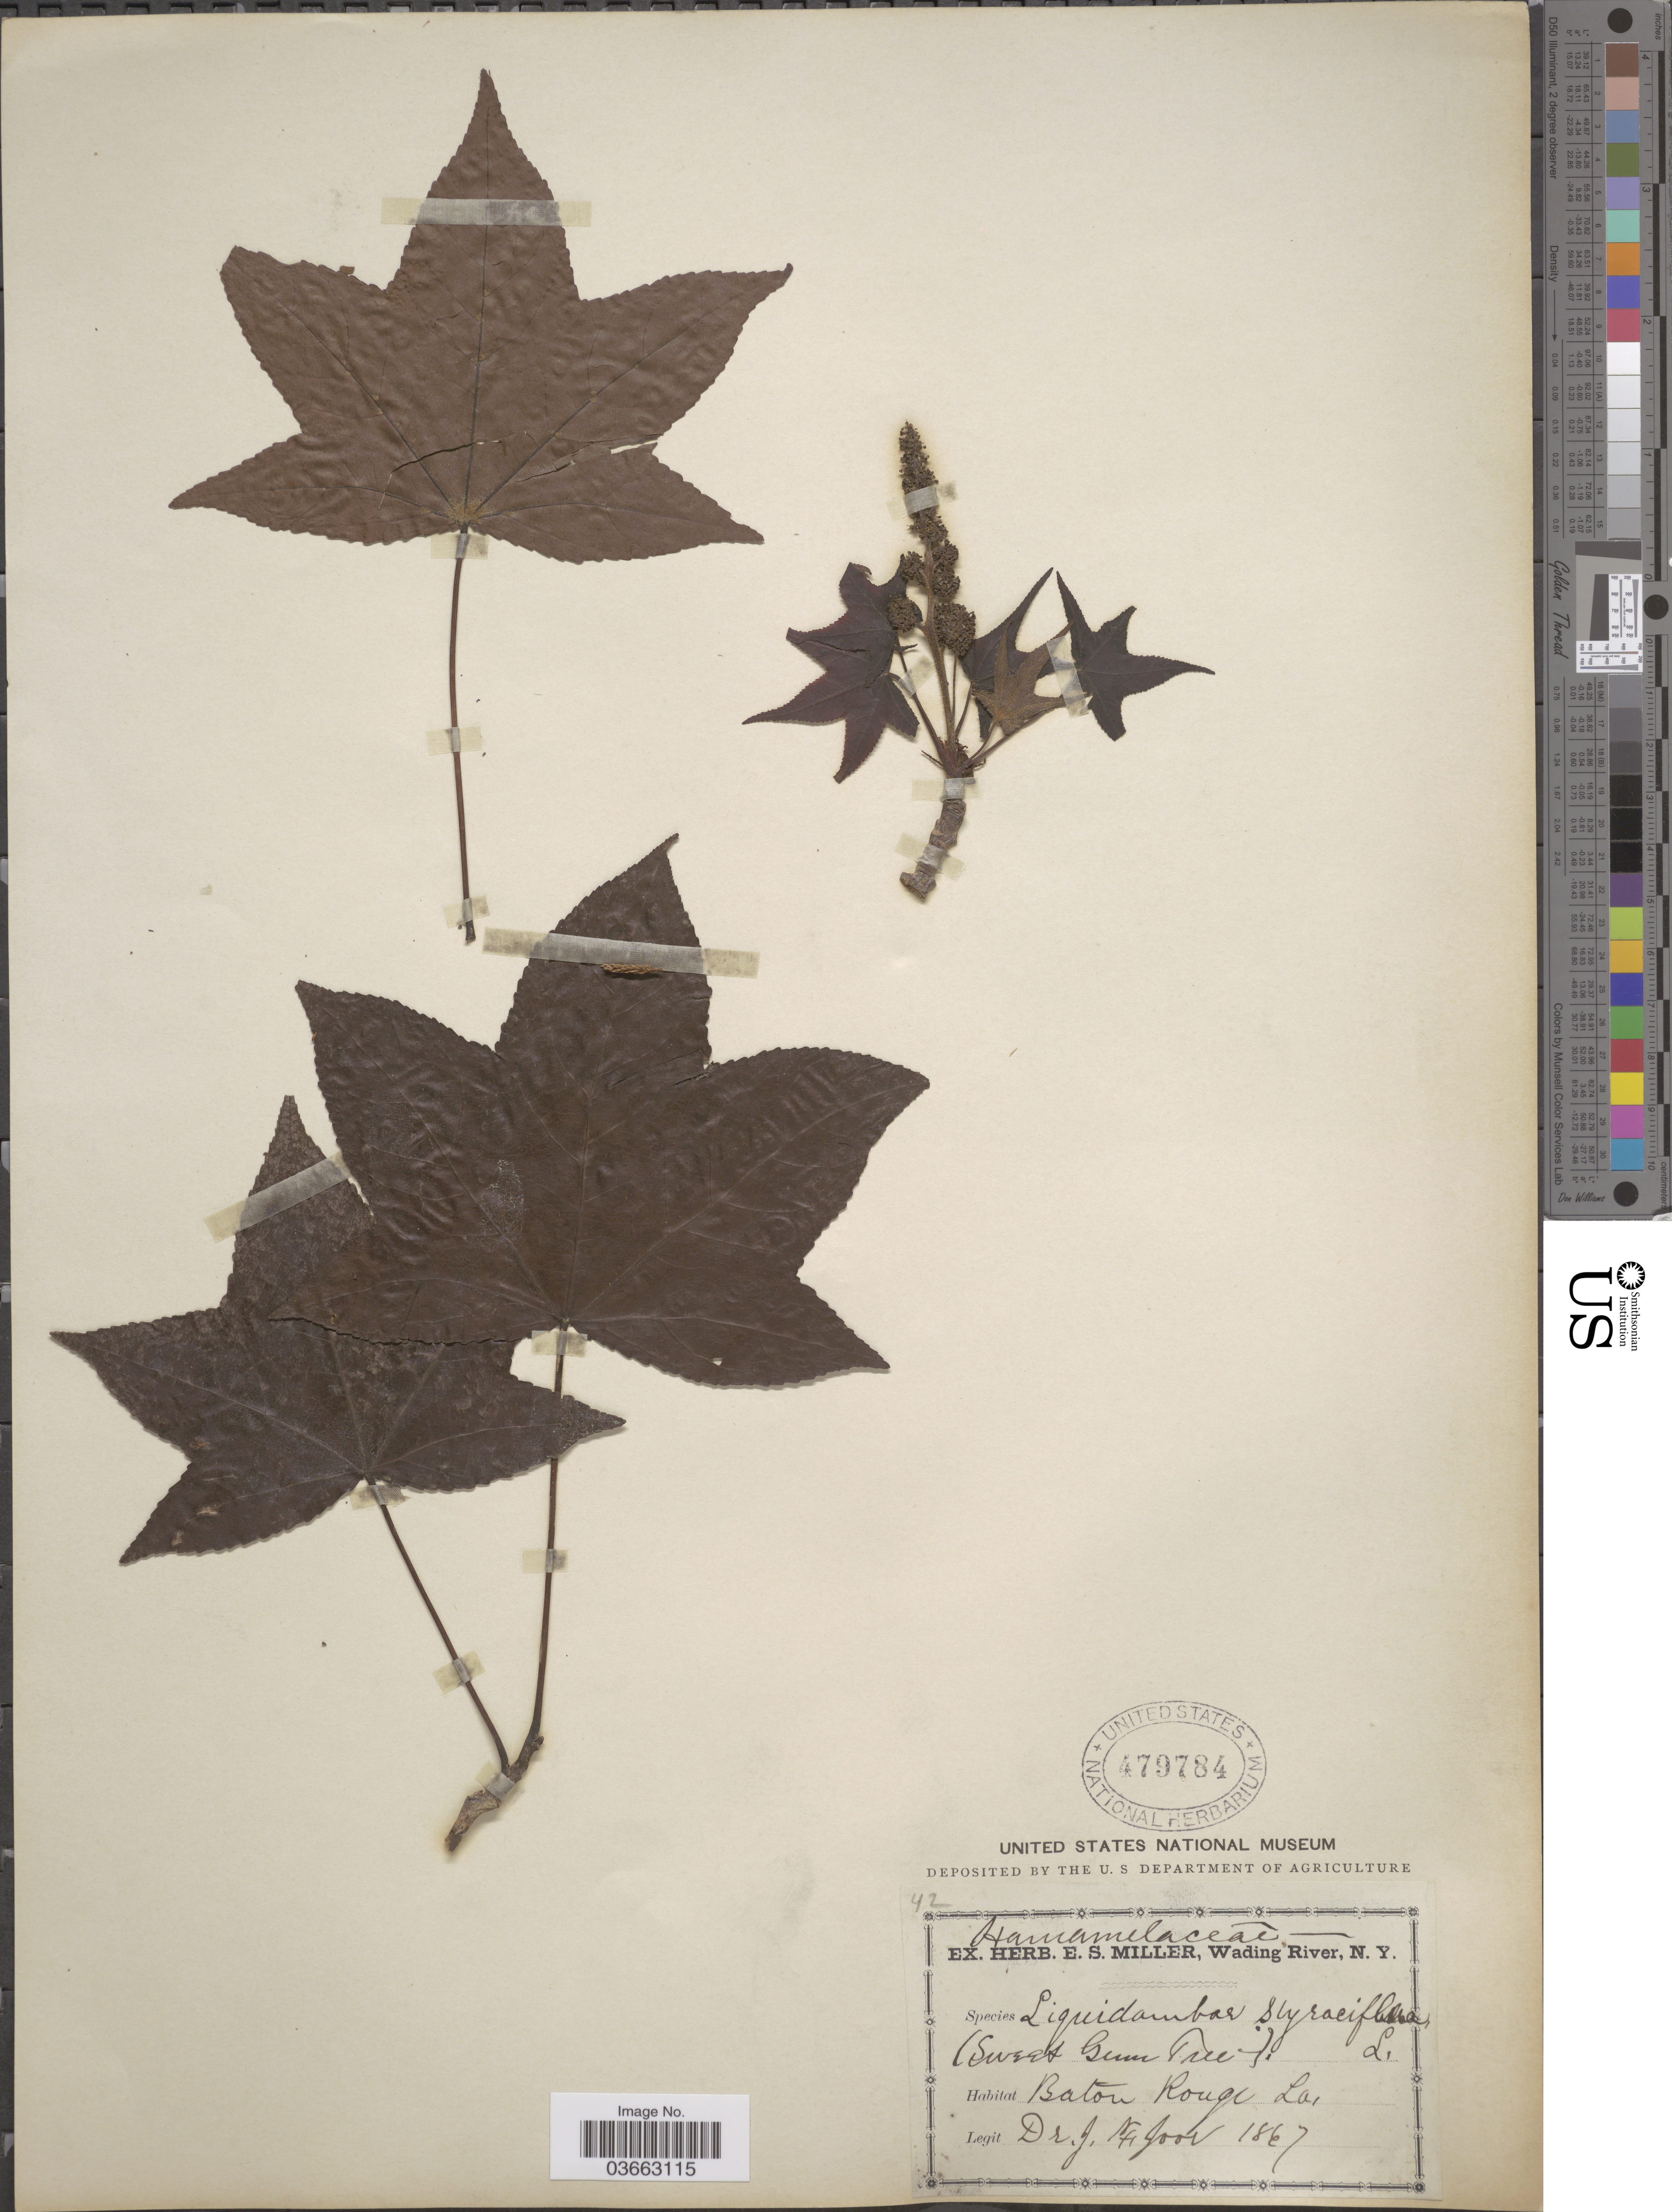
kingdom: Plantae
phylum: Tracheophyta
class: Magnoliopsida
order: Saxifragales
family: Altingiaceae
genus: Liquidambar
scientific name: Liquidambar styraciflua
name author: L.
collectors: J. F. Joor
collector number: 42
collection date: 1867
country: United States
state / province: Louisiana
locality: Baton Rouge.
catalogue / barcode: US 479784